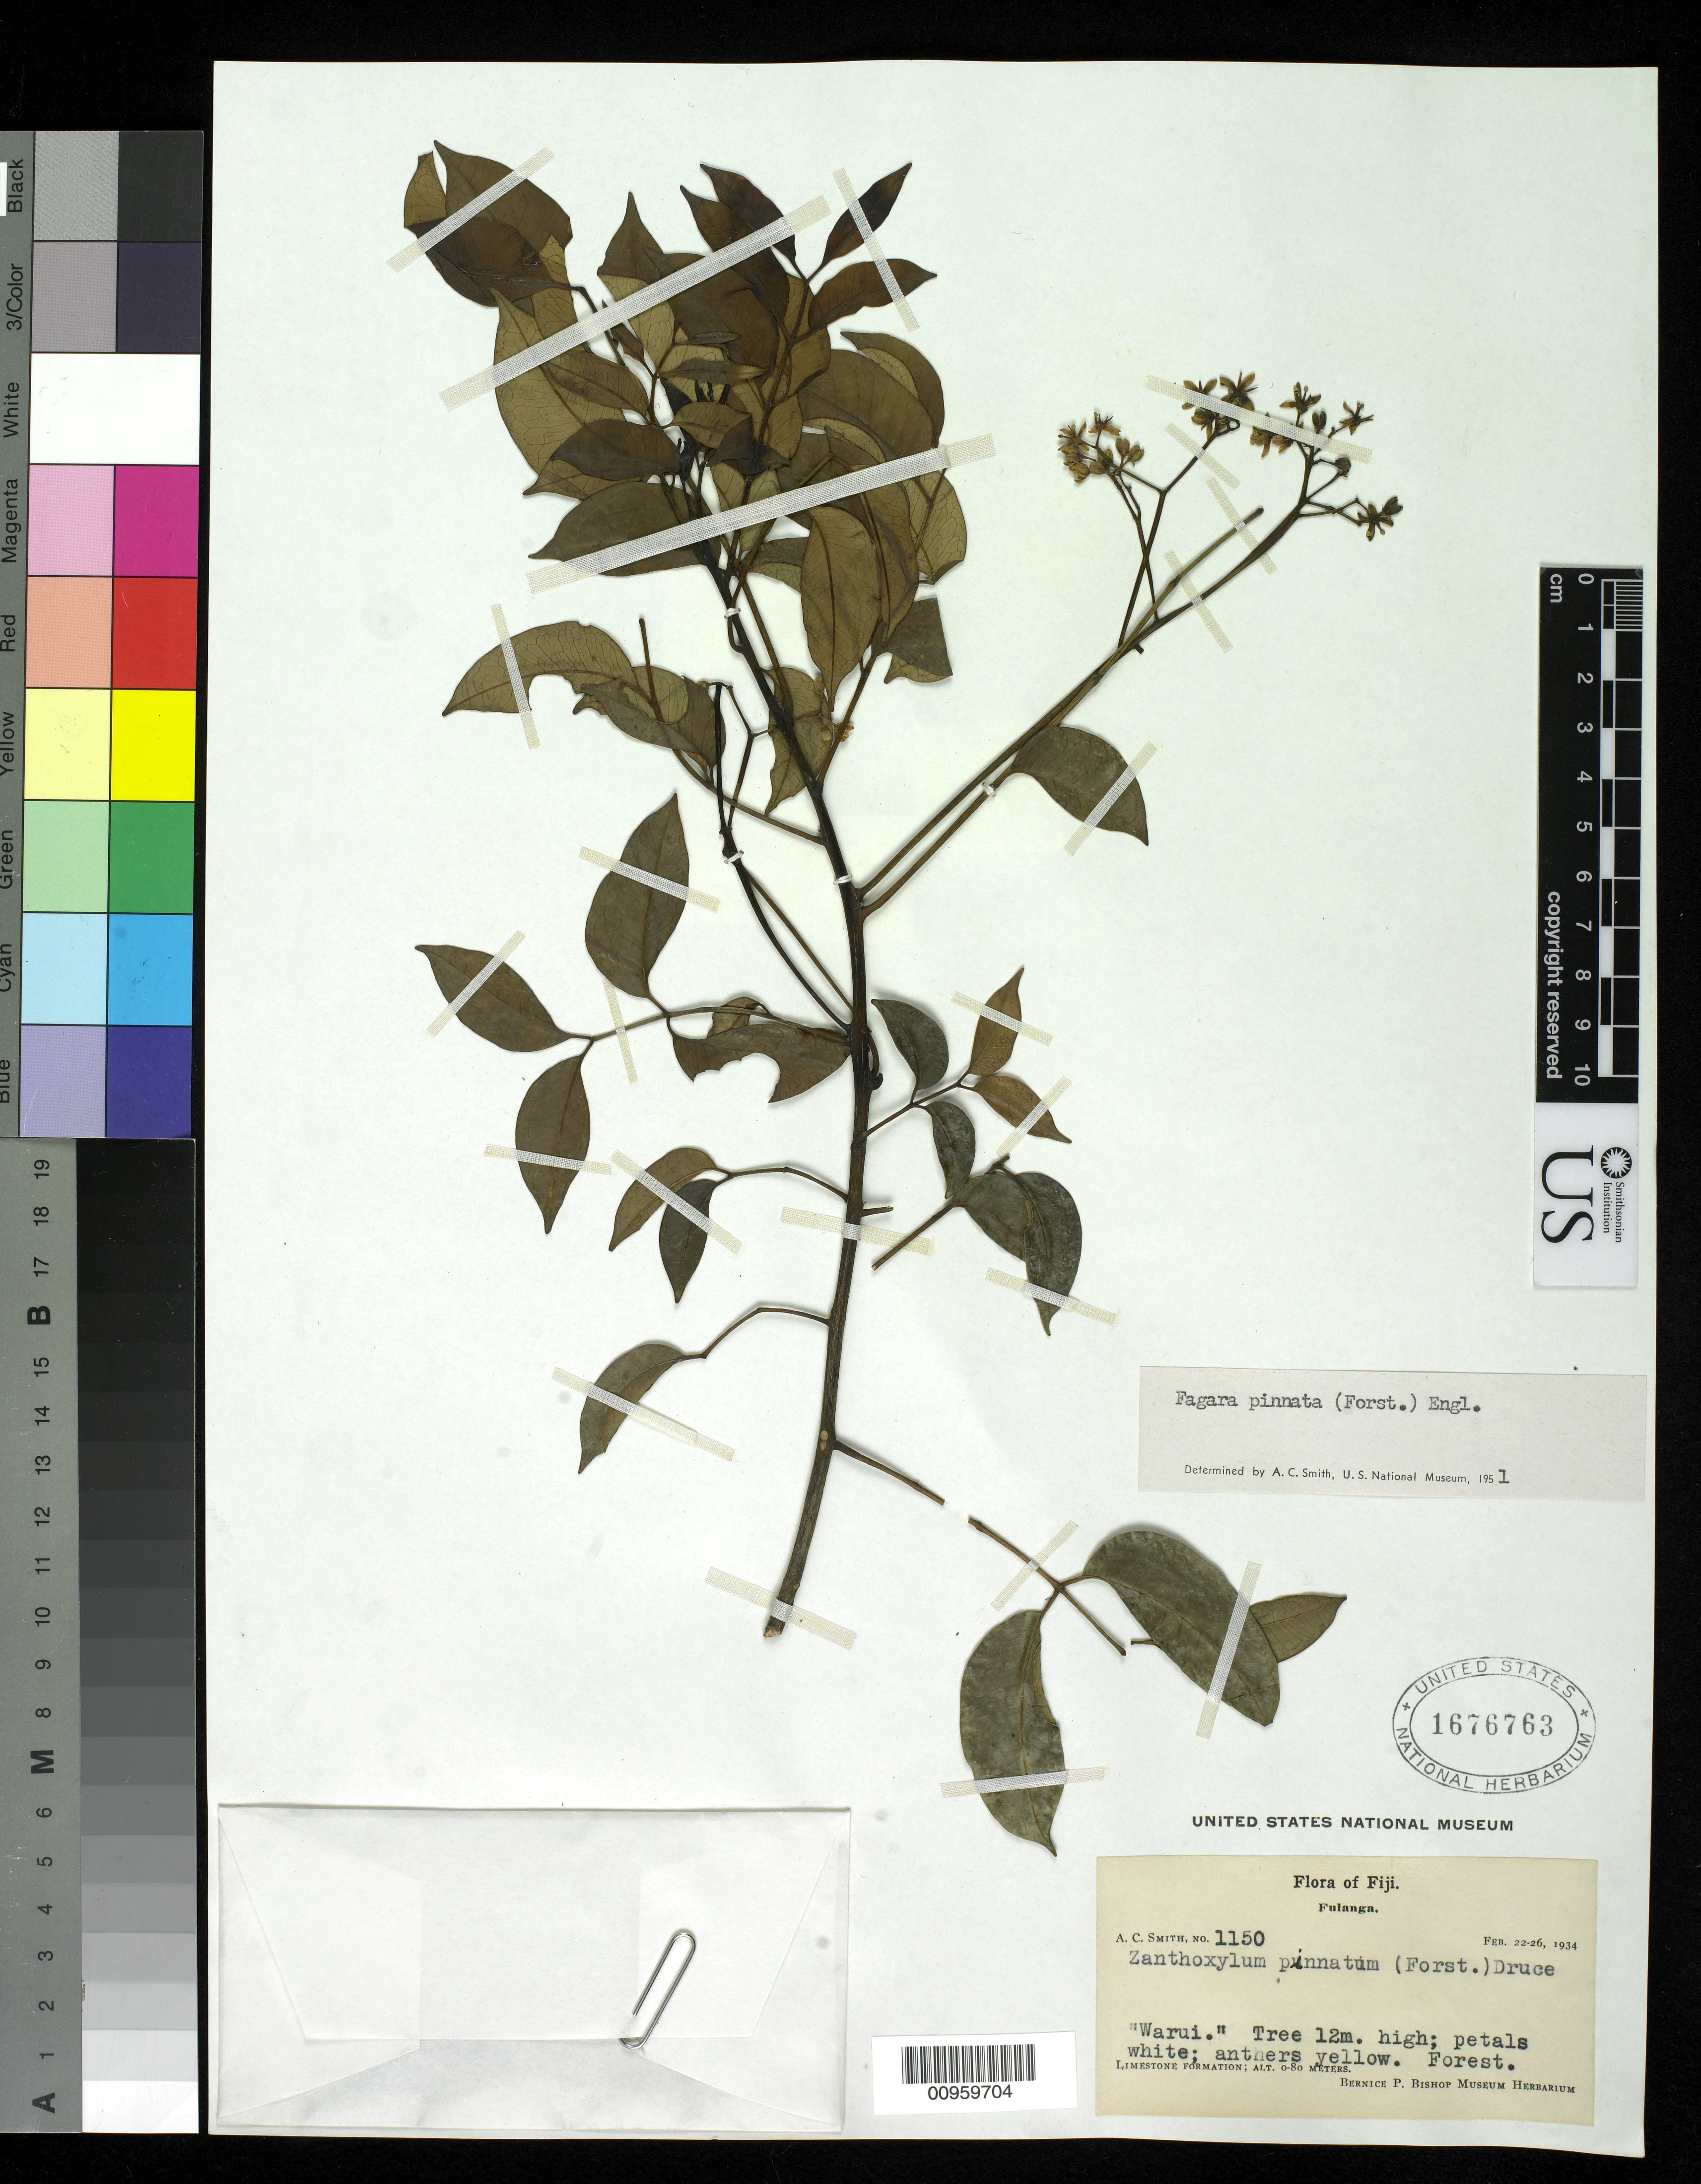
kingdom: Plantae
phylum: Tracheophyta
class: Magnoliopsida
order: Sapindales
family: Rutaceae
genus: Zanthoxylum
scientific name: Zanthoxylum pinnatum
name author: Druce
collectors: C. A. Smith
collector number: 1150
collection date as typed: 22 Feb 1934 to 26 Feb 1934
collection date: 1934-02-22/1934-02-26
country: Fiji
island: Fulaga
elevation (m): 0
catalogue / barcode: US 1676763